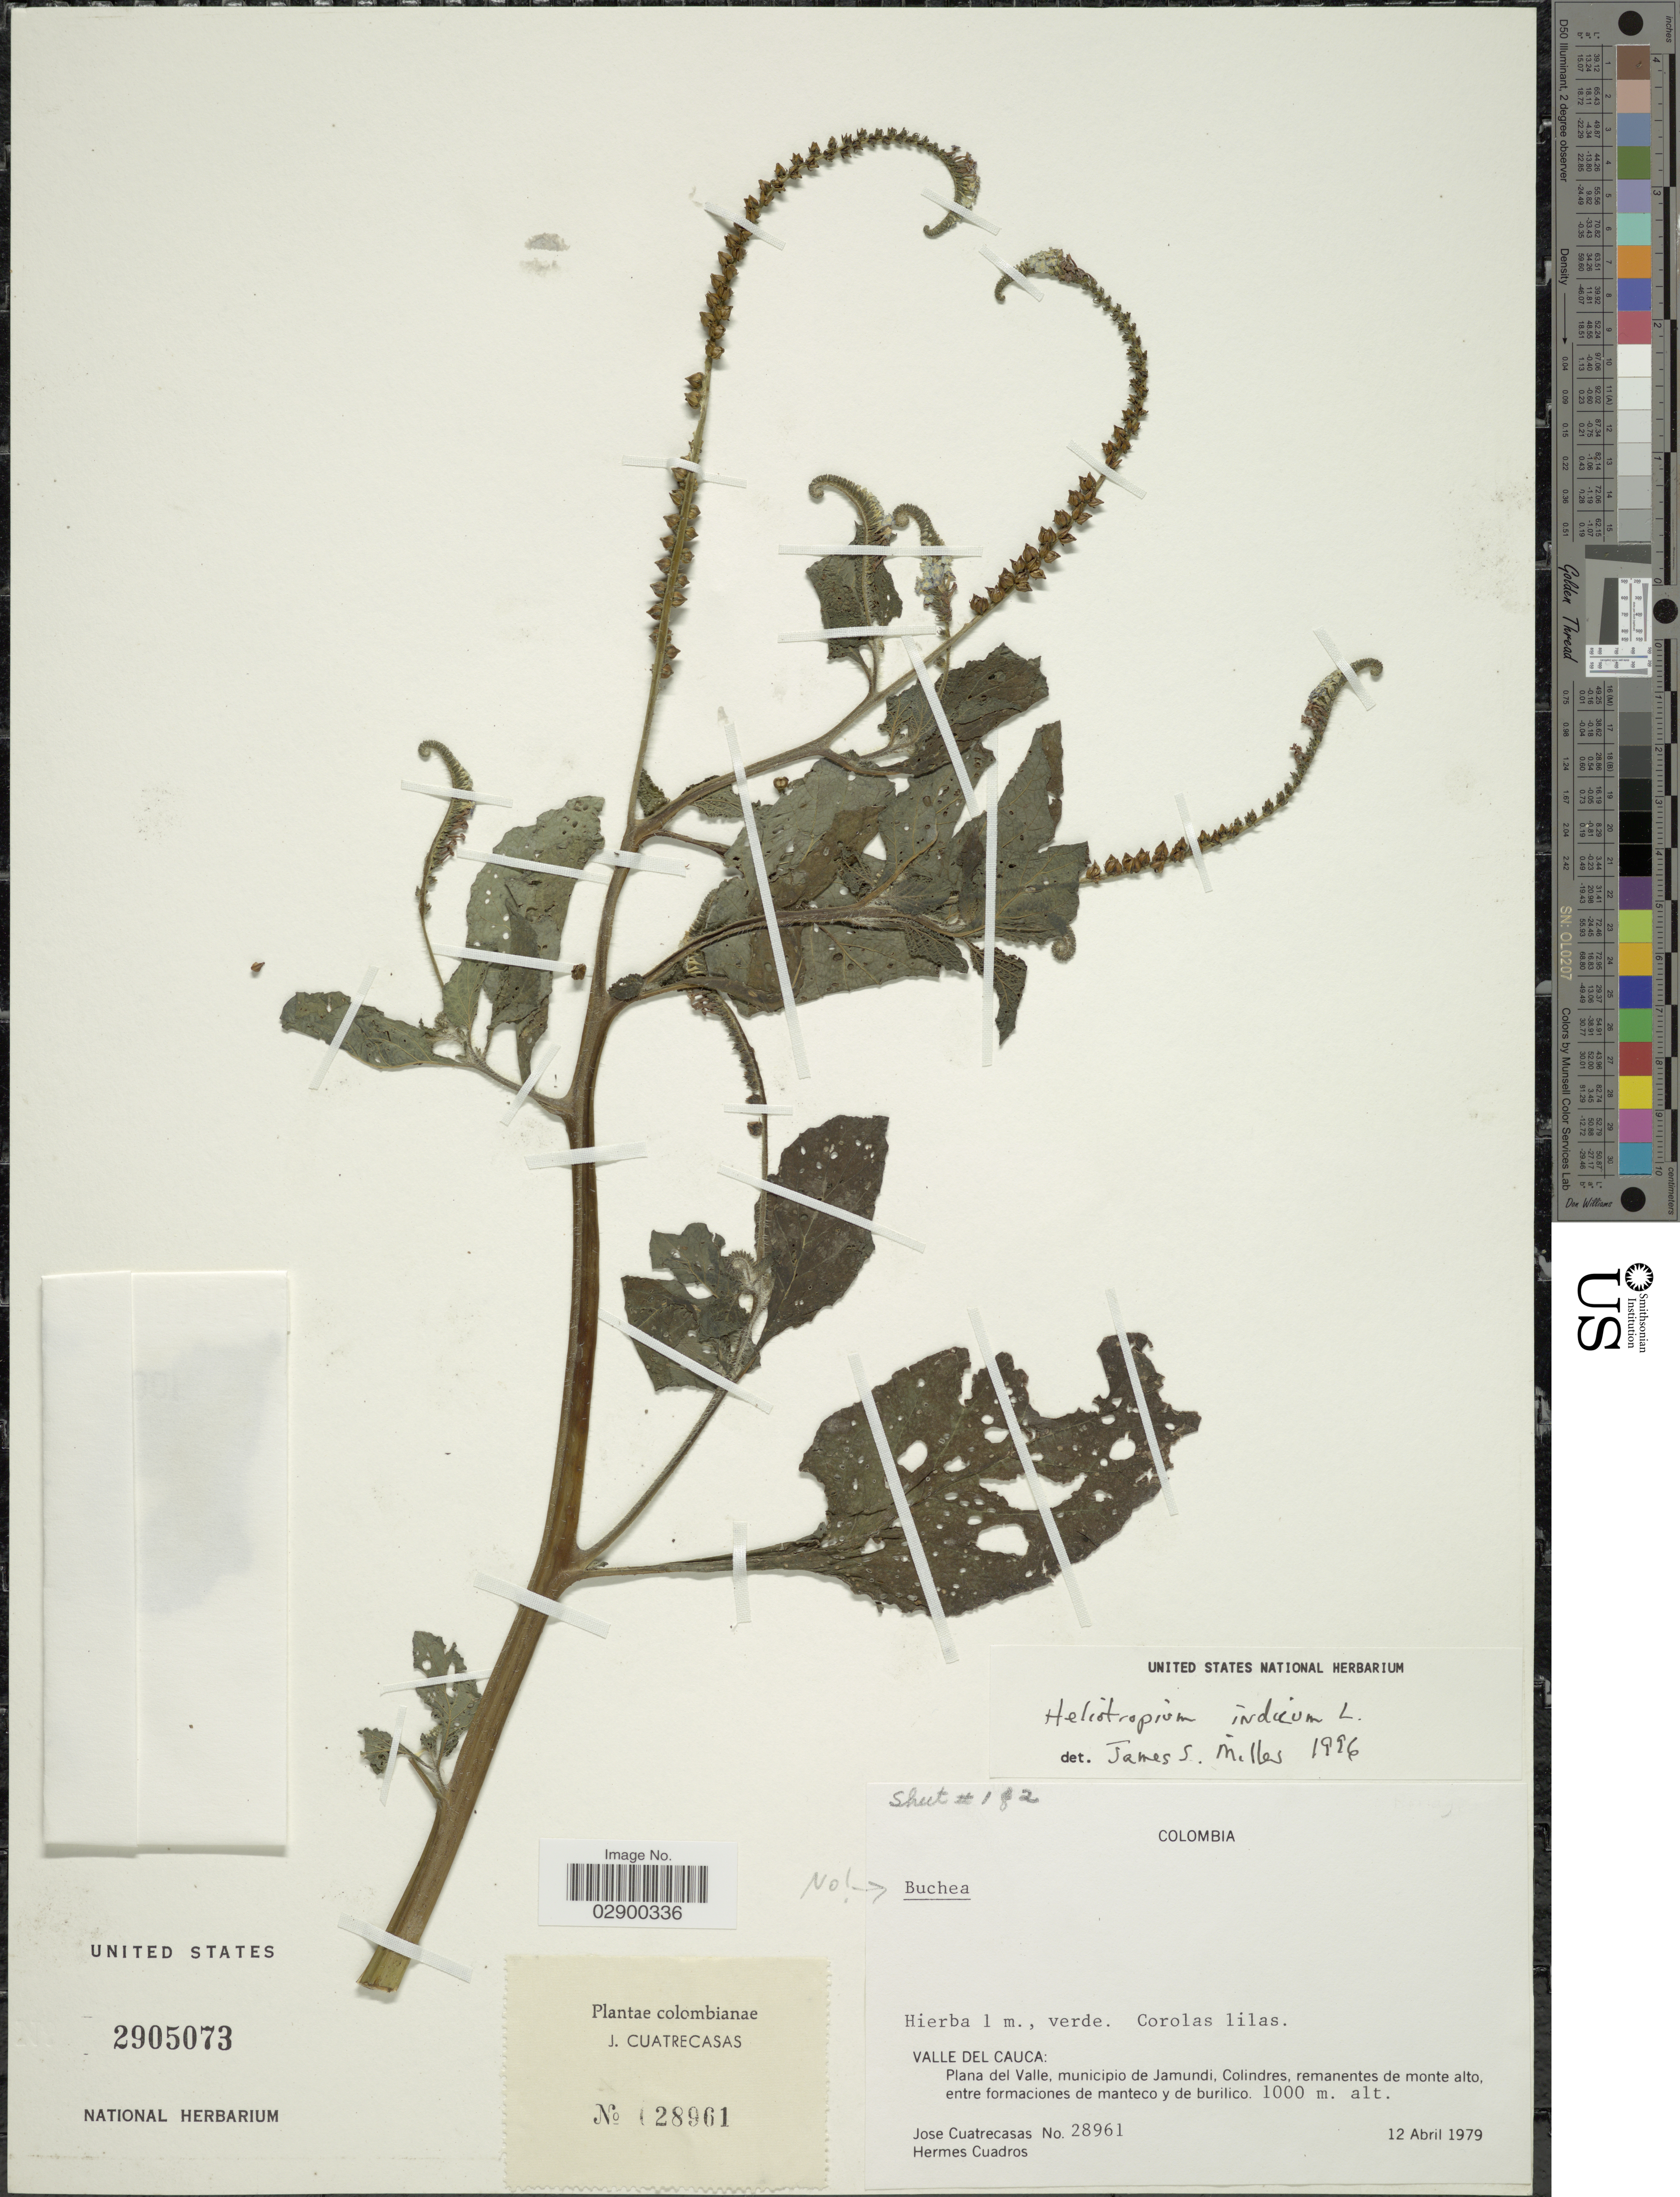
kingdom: Plantae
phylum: Tracheophyta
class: Magnoliopsida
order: Boraginales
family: Heliotropiaceae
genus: Heliotropium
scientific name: Heliotropium indicum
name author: L.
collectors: J. Cuatrecasas & H. Cuadros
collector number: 28961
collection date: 1979-04-12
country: Colombia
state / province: Valle del Cauca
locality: Plana del Valle, municipio de Jamundi, Colindres, remanentes de monte alto entre formaciones de manteco y de burilico.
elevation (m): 1000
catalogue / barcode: US 2905073